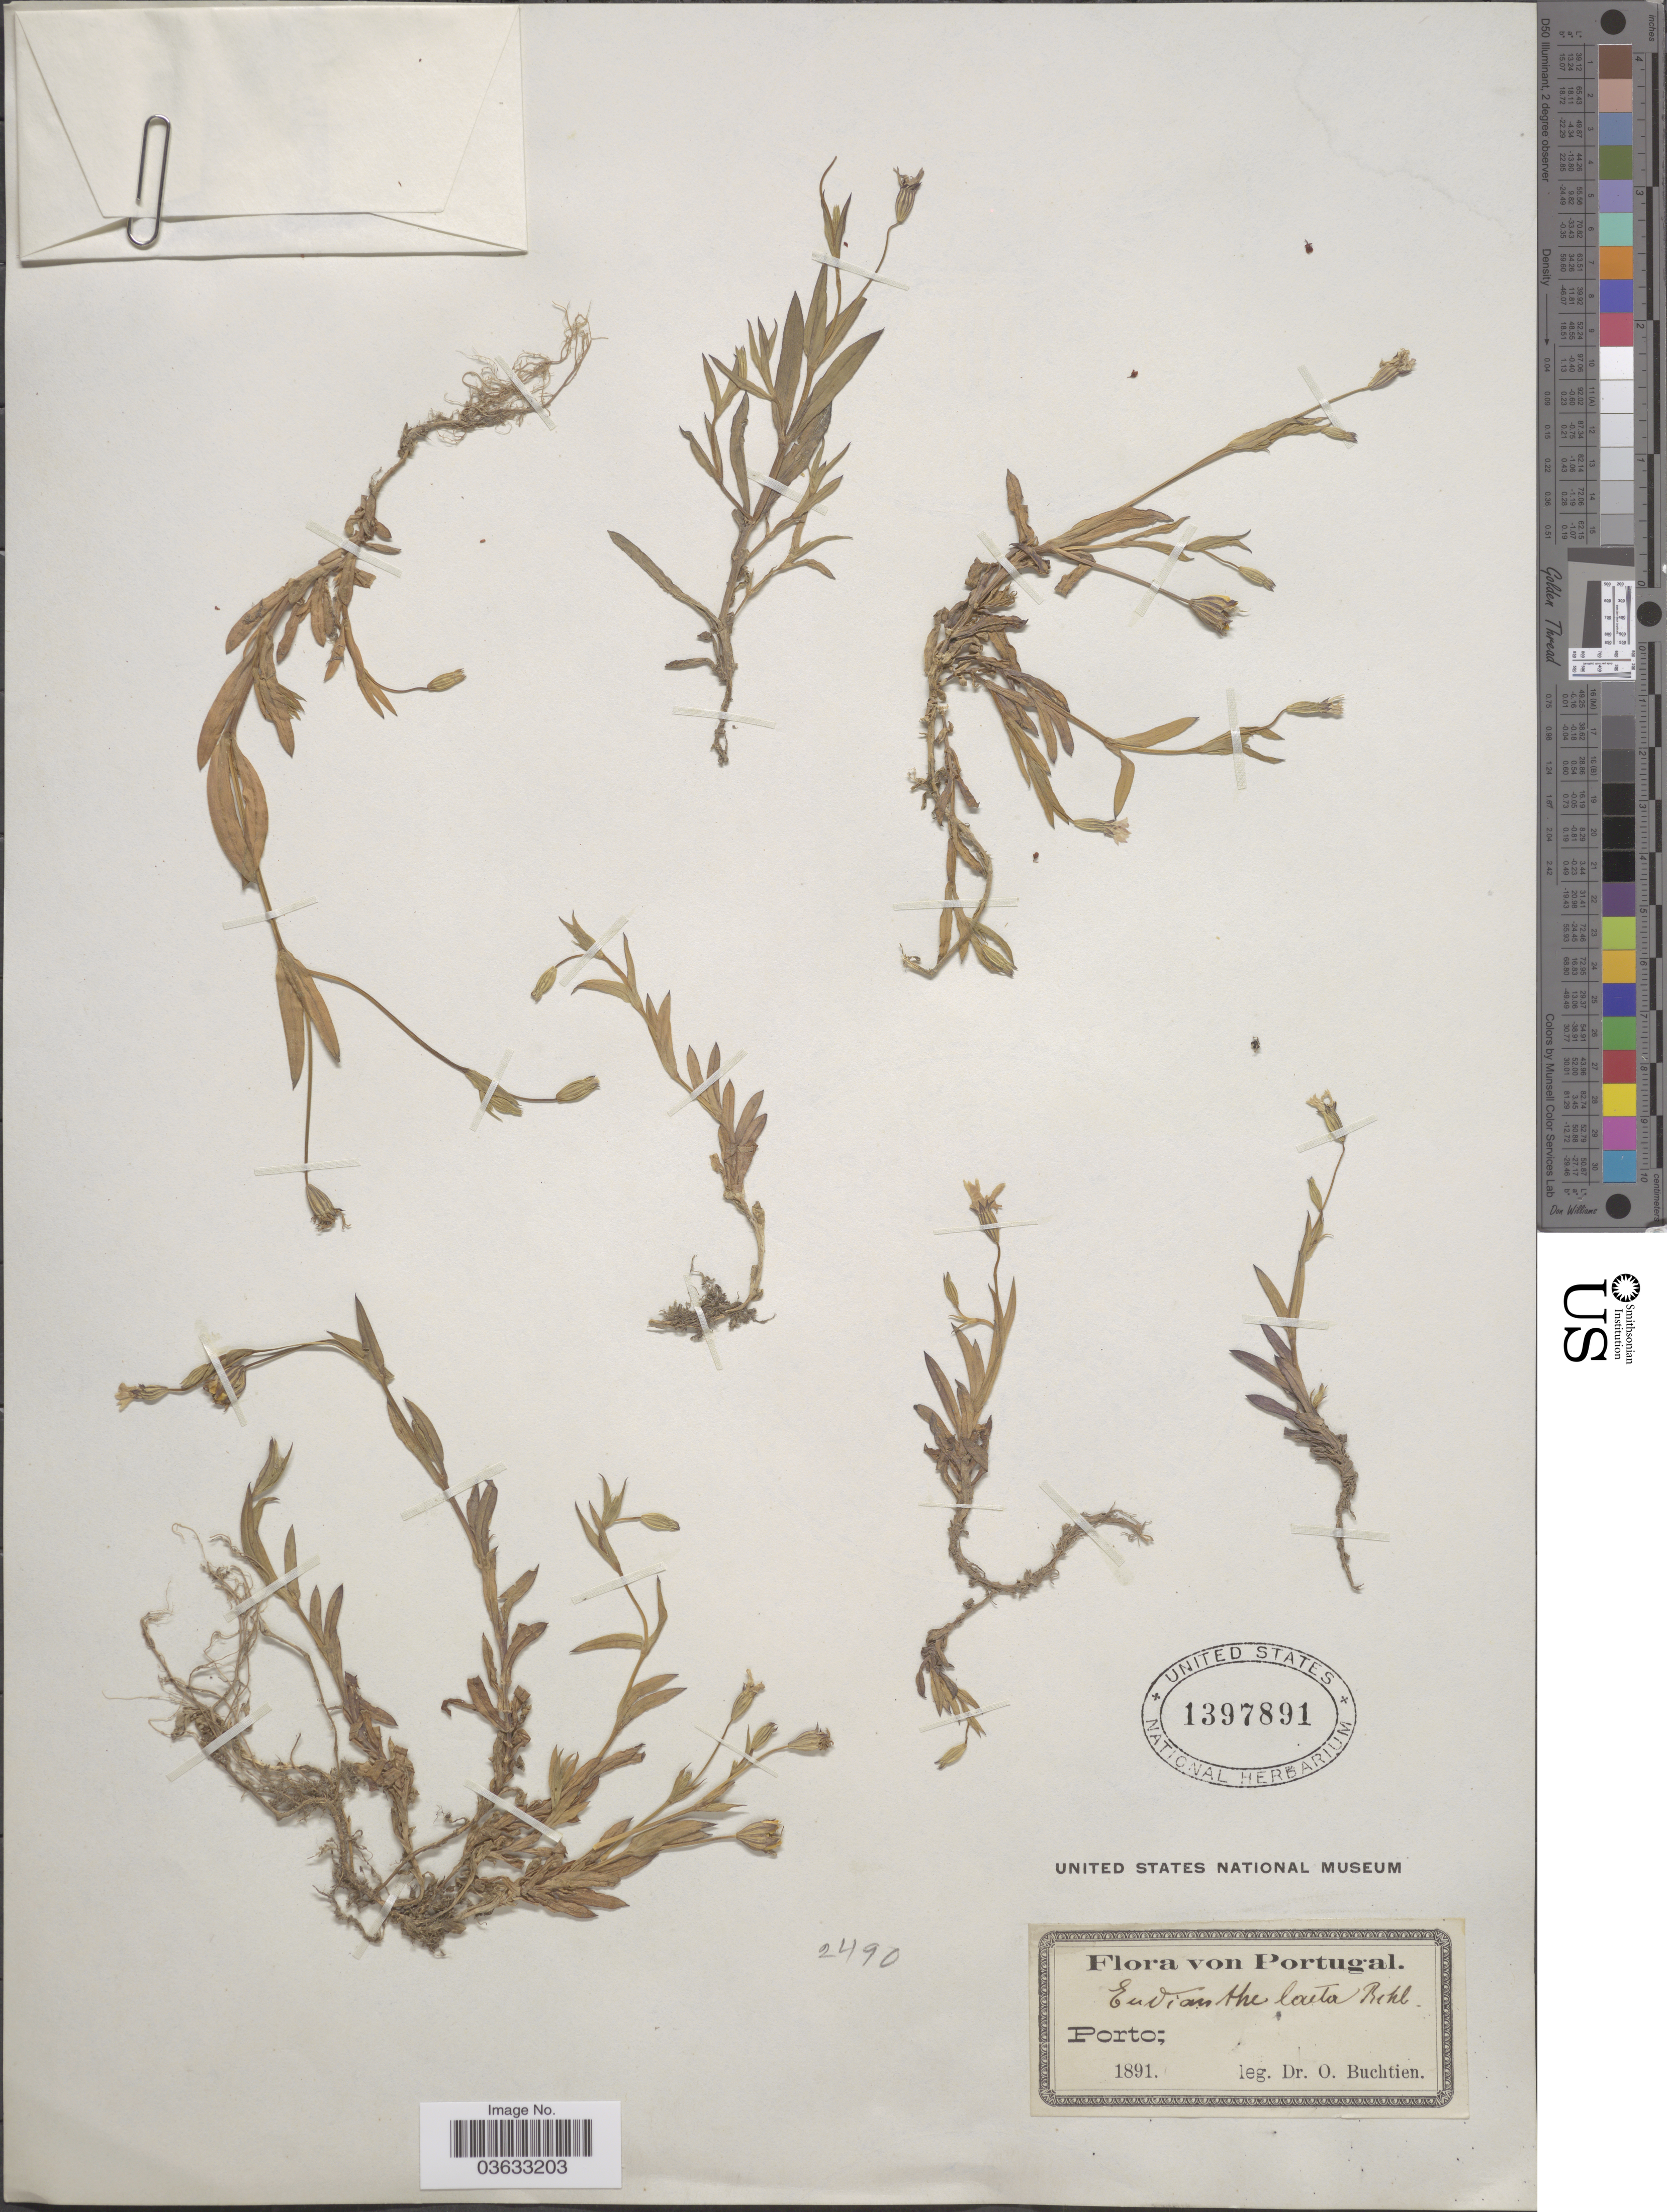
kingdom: Plantae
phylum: Tracheophyta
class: Magnoliopsida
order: Caryophyllales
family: Caryophyllaceae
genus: Eudianthe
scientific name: Eudianthe laeta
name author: (Aiton) Rchb. ex Willk.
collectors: O. Buchtien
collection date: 1891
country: Portugal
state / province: Porto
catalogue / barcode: US 1397891